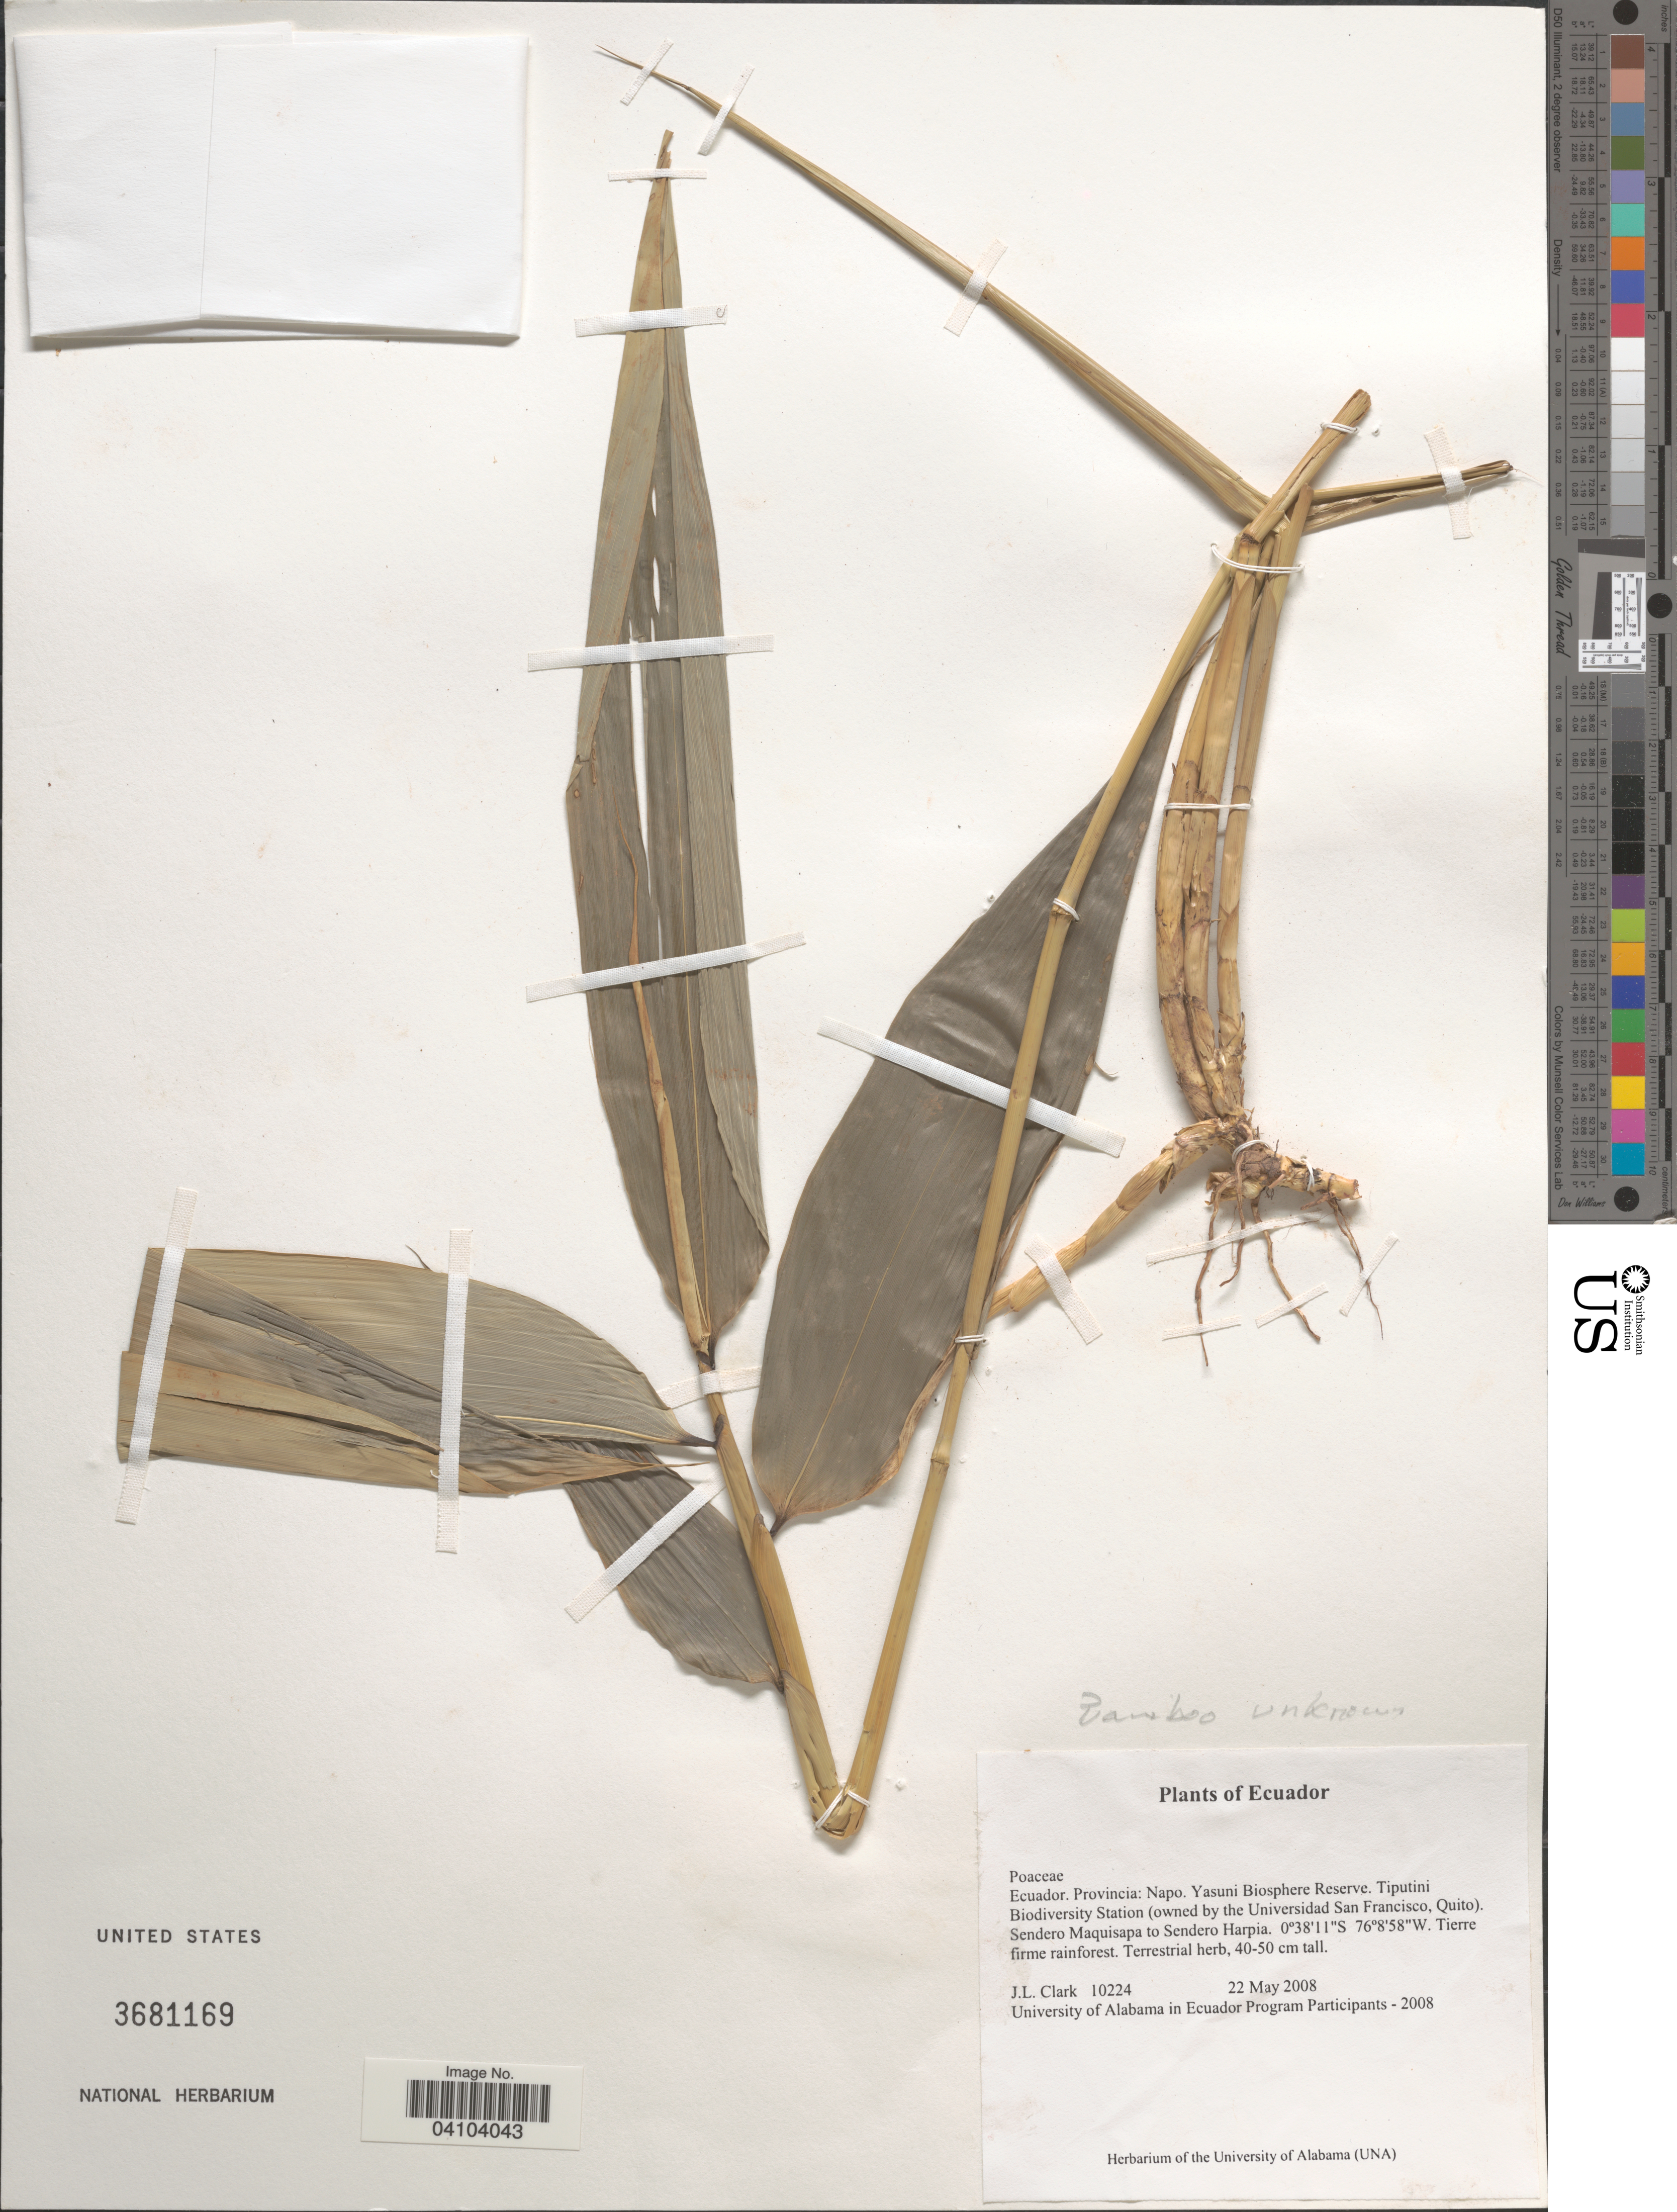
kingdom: Plantae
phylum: Tracheophyta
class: Liliopsida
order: Poales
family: Poaceae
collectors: J. L. Clark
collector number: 10224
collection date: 2008-05-22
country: Ecuador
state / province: Napo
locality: Yasuni Biosphere Reserve. Tiputini Biodiversity Station (owned by the Universidad San Francisco, Quito). Sendero Maquisapa to Sendero Harpia.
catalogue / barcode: US 3681169